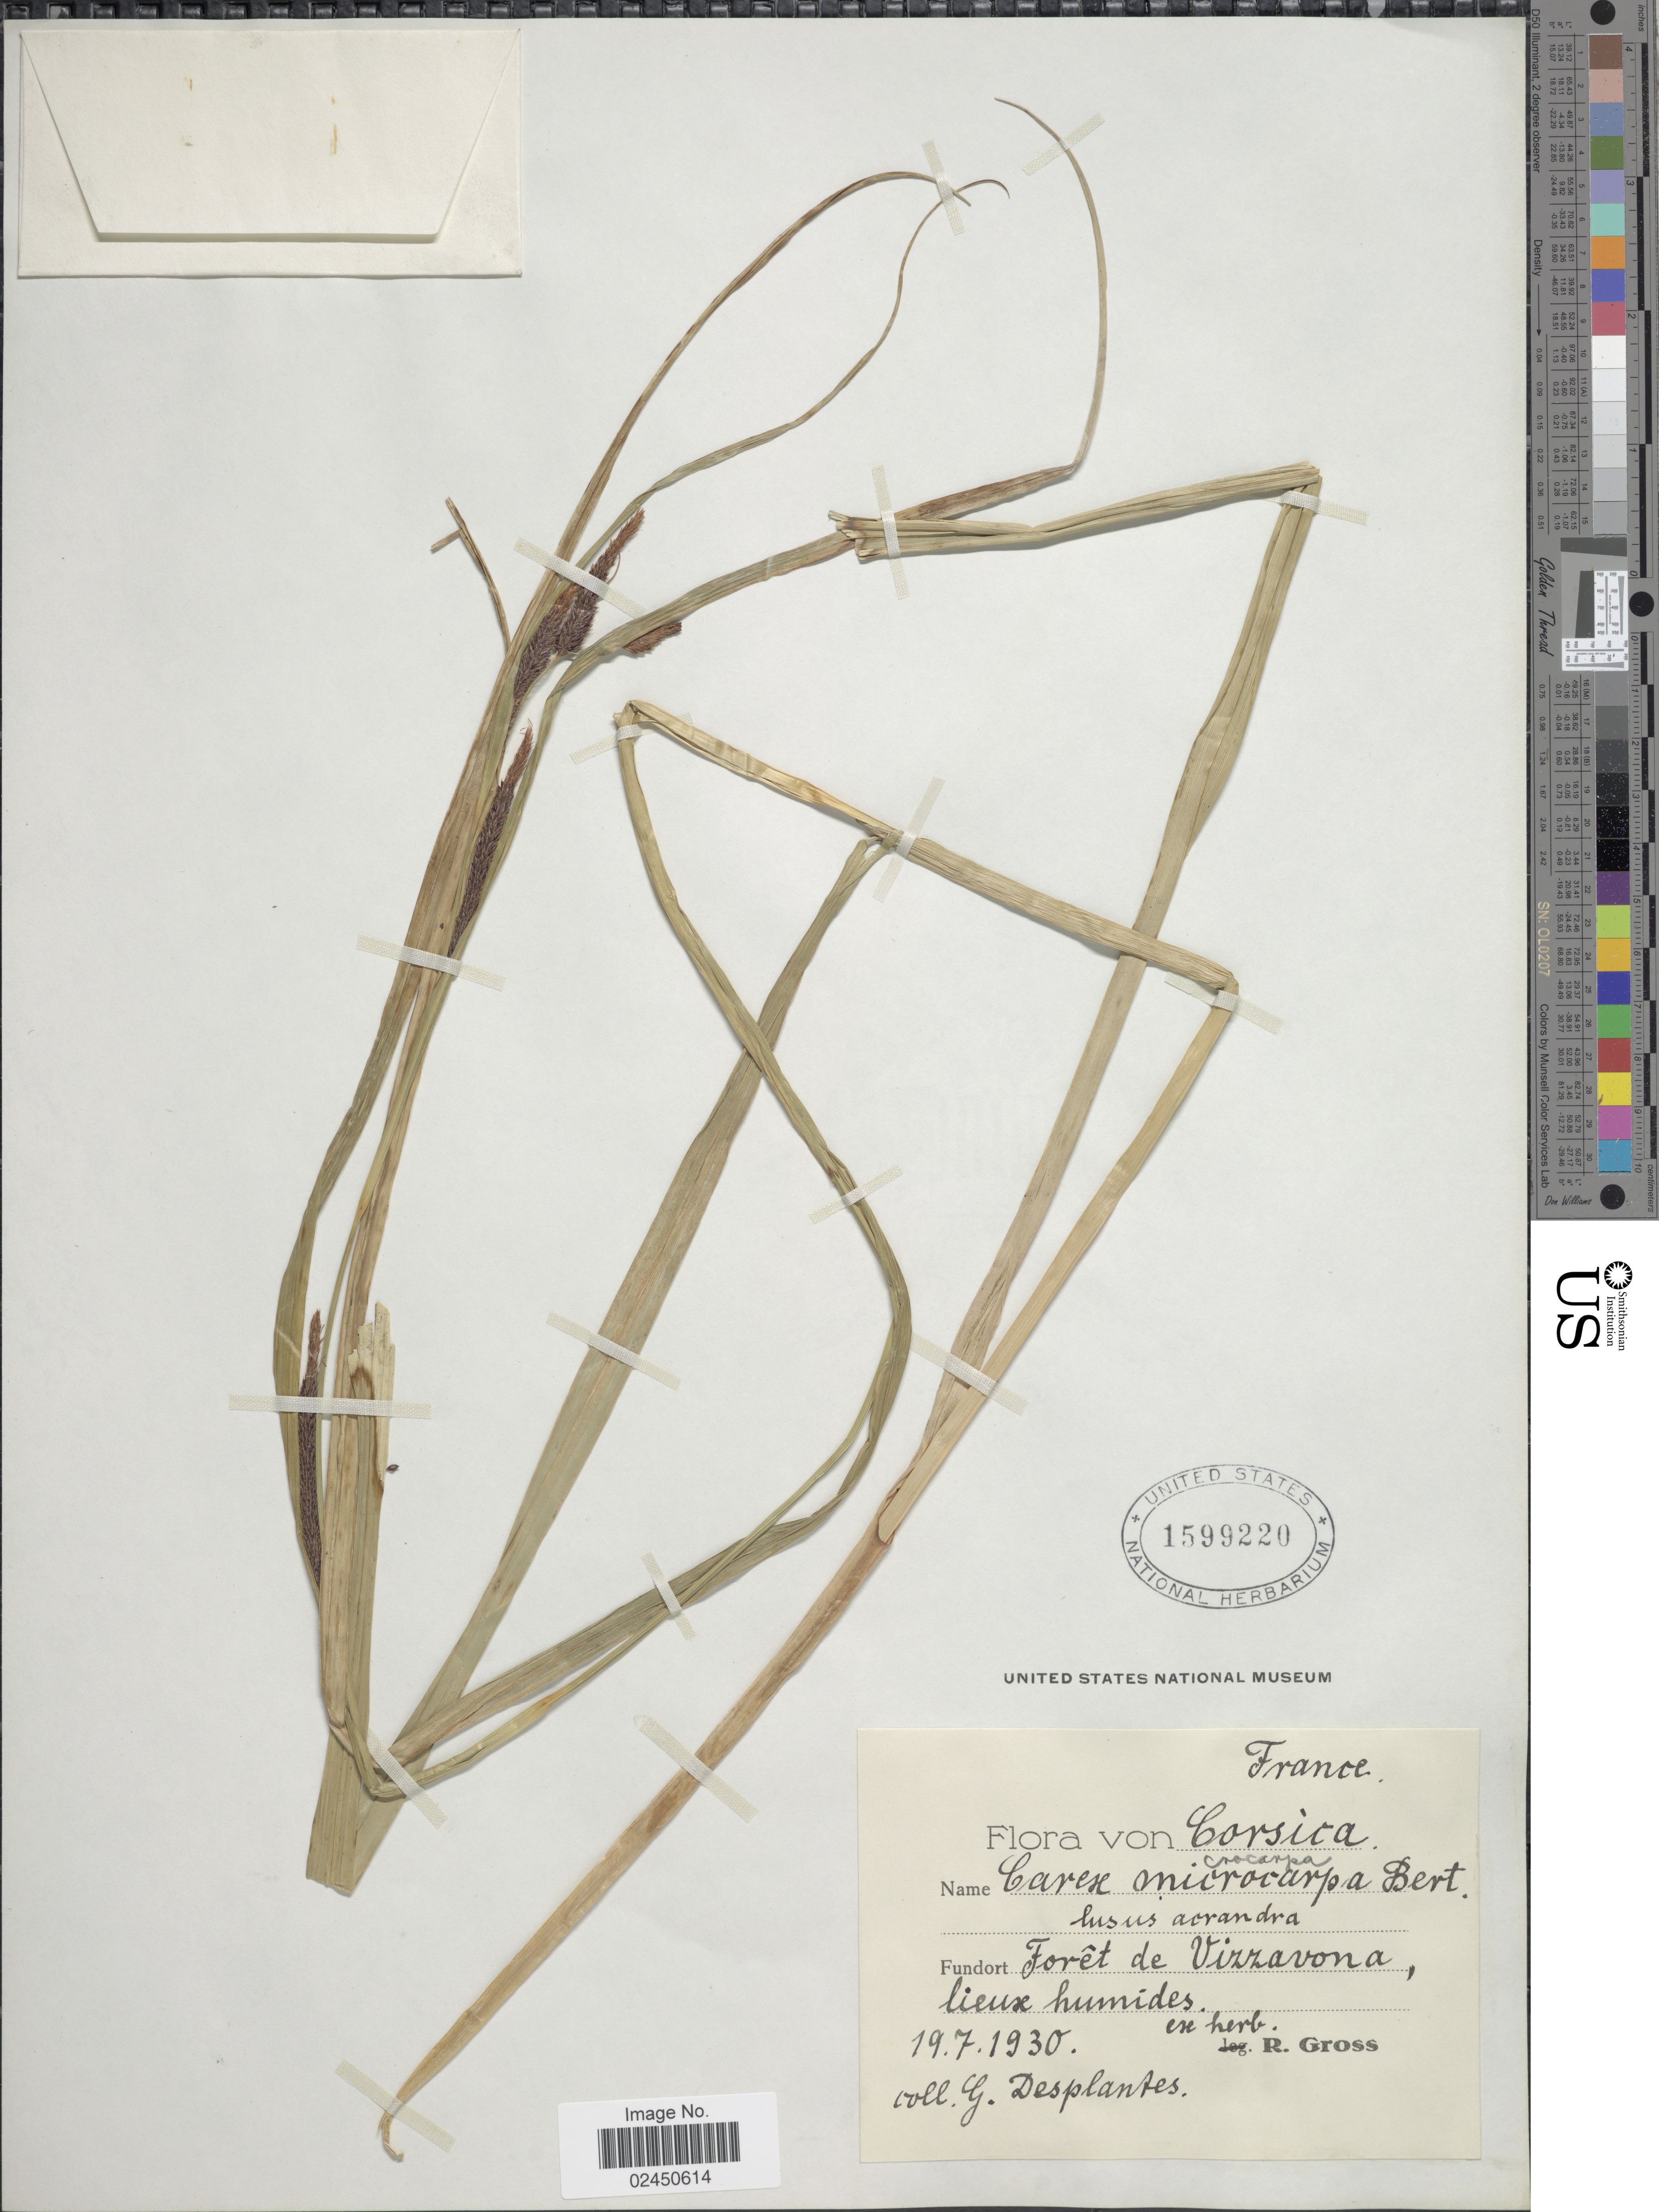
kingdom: Plantae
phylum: Tracheophyta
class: Liliopsida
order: Poales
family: Cyperaceae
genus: Carex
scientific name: Carex microcarpa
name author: Bertol. ex Moris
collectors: G. Desplantes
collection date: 1930-07-19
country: France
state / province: Corsica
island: Corse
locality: Foret de Vizzavona, lieux humides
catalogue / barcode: US 1599220